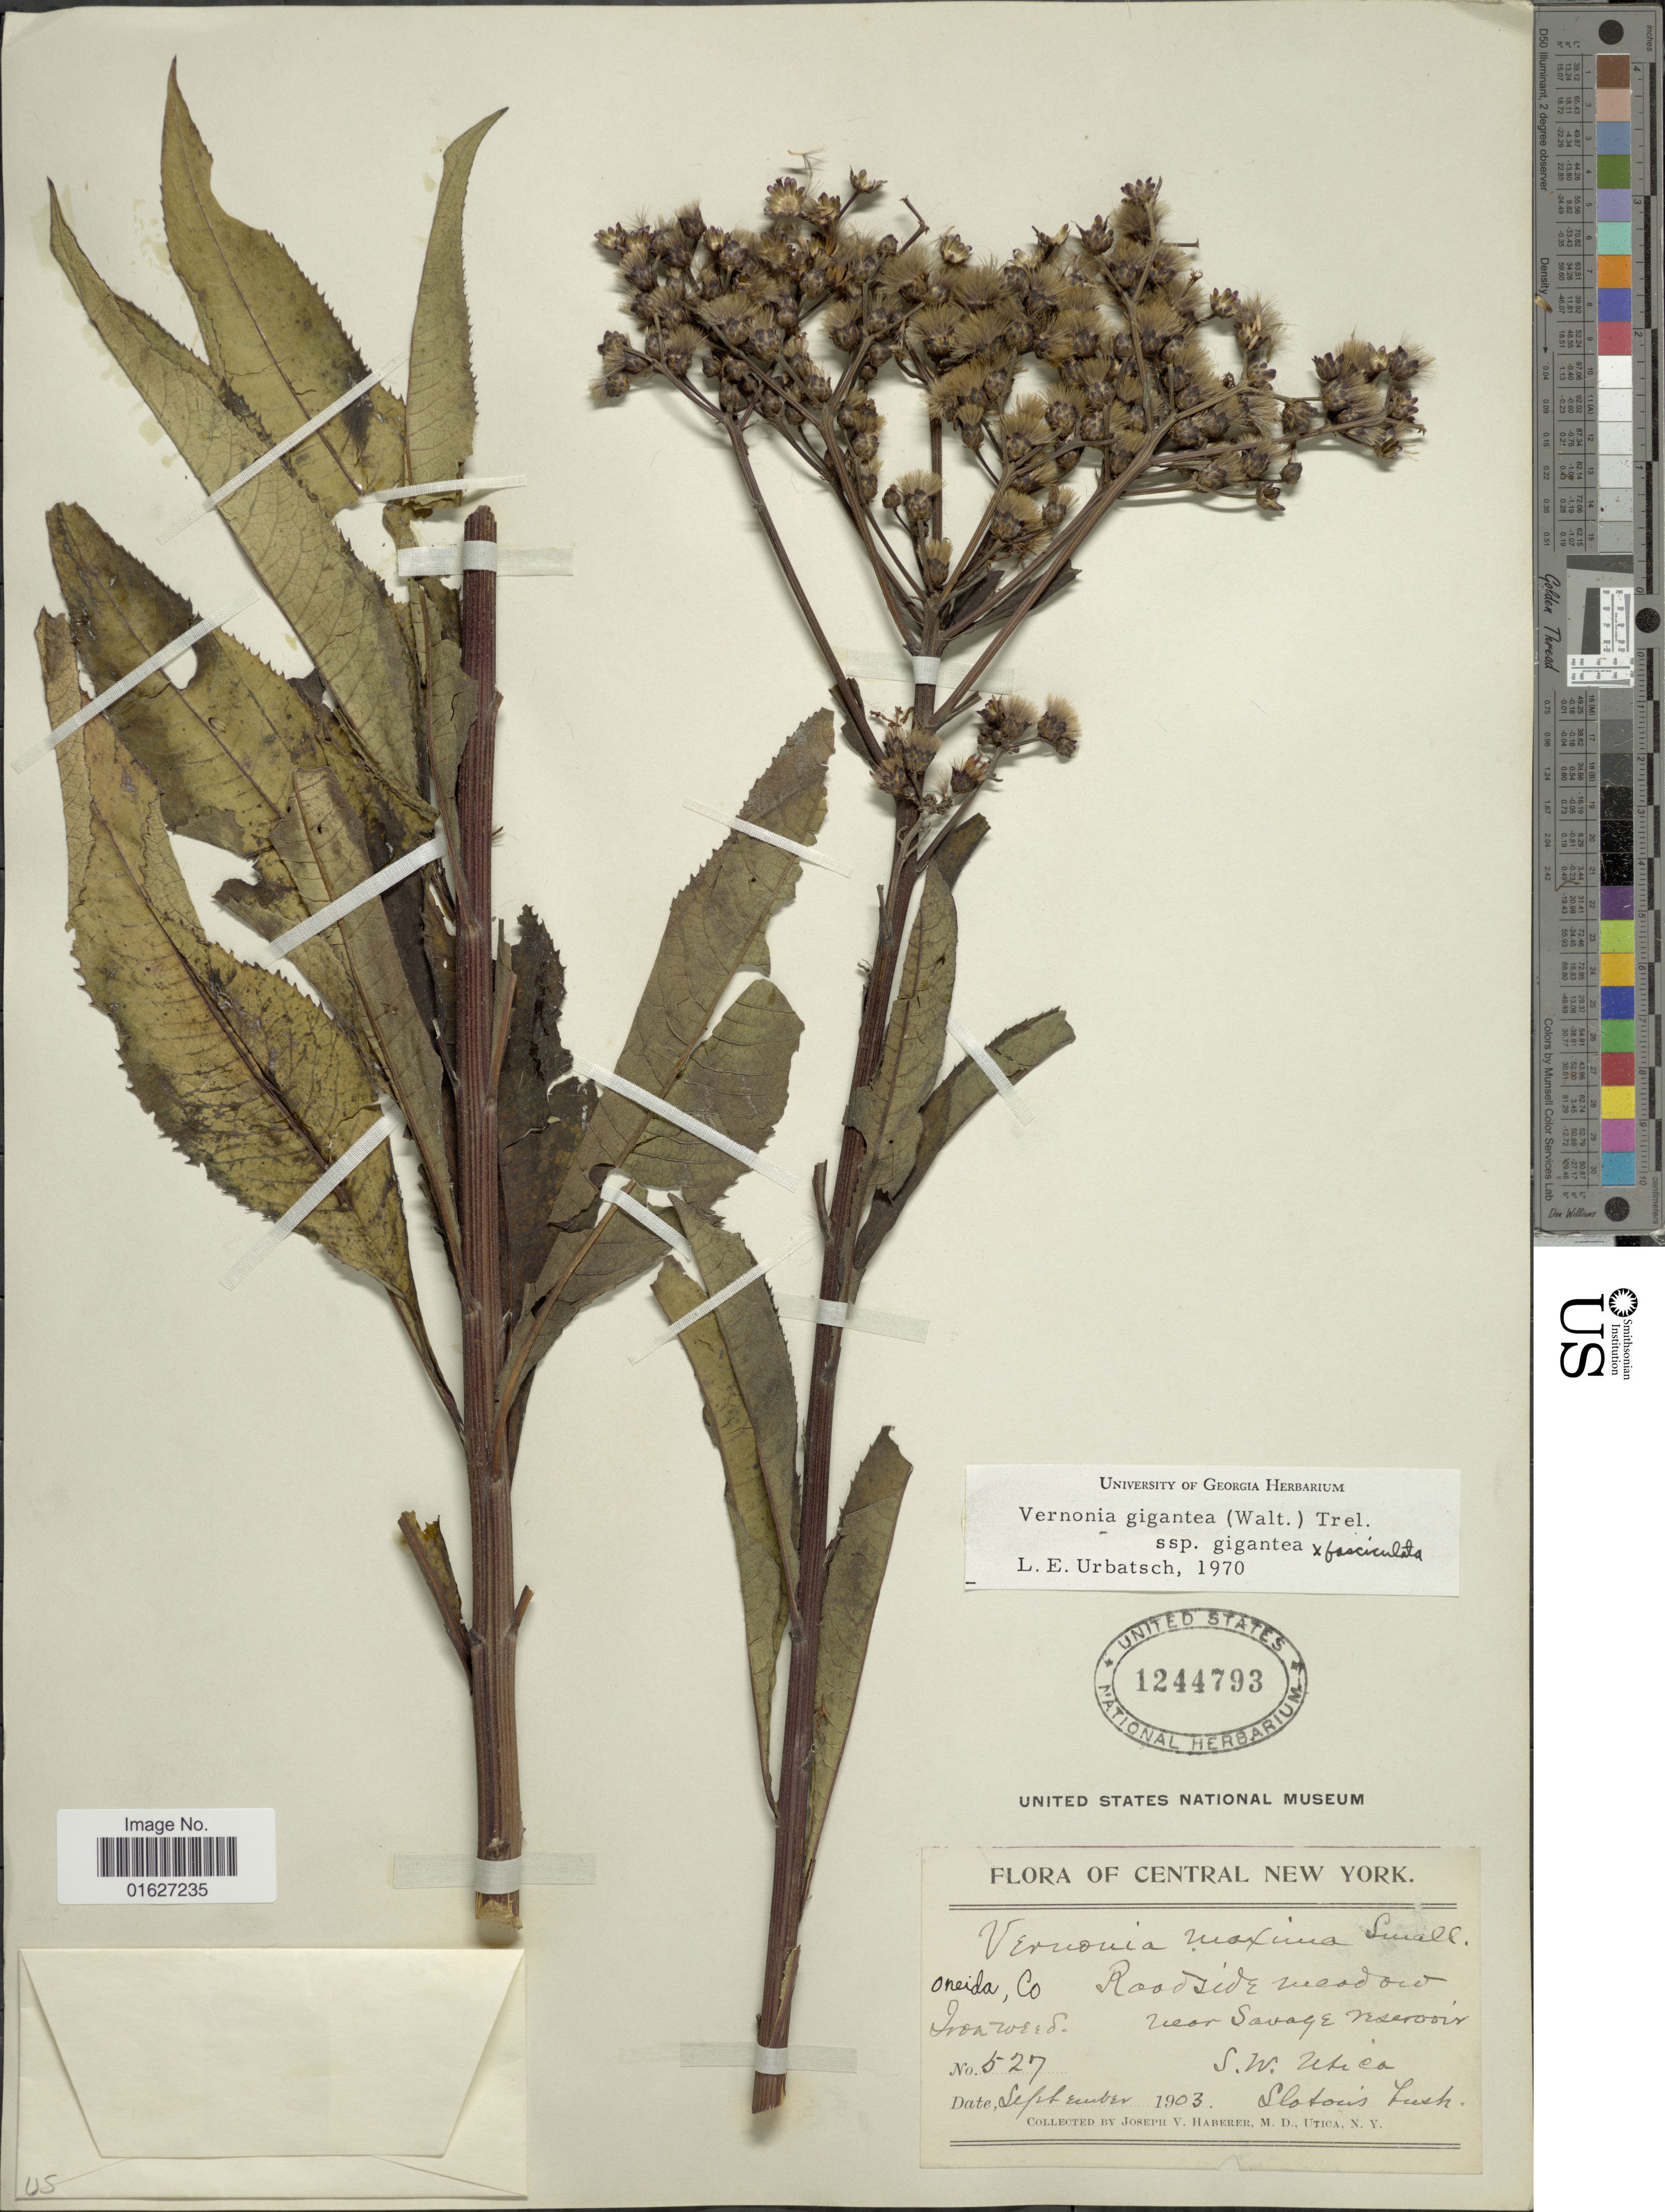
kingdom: Plantae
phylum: Tracheophyta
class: Magnoliopsida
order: Asterales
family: Asteraceae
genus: Vernonia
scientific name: Vernonia gigantea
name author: (Walter) Trel.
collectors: J. V. Haberer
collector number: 527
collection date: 1897-09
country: United States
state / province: New York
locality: New York. Roadside meadow. Near Savage reservoir. S. W. Utica.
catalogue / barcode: US 1244793